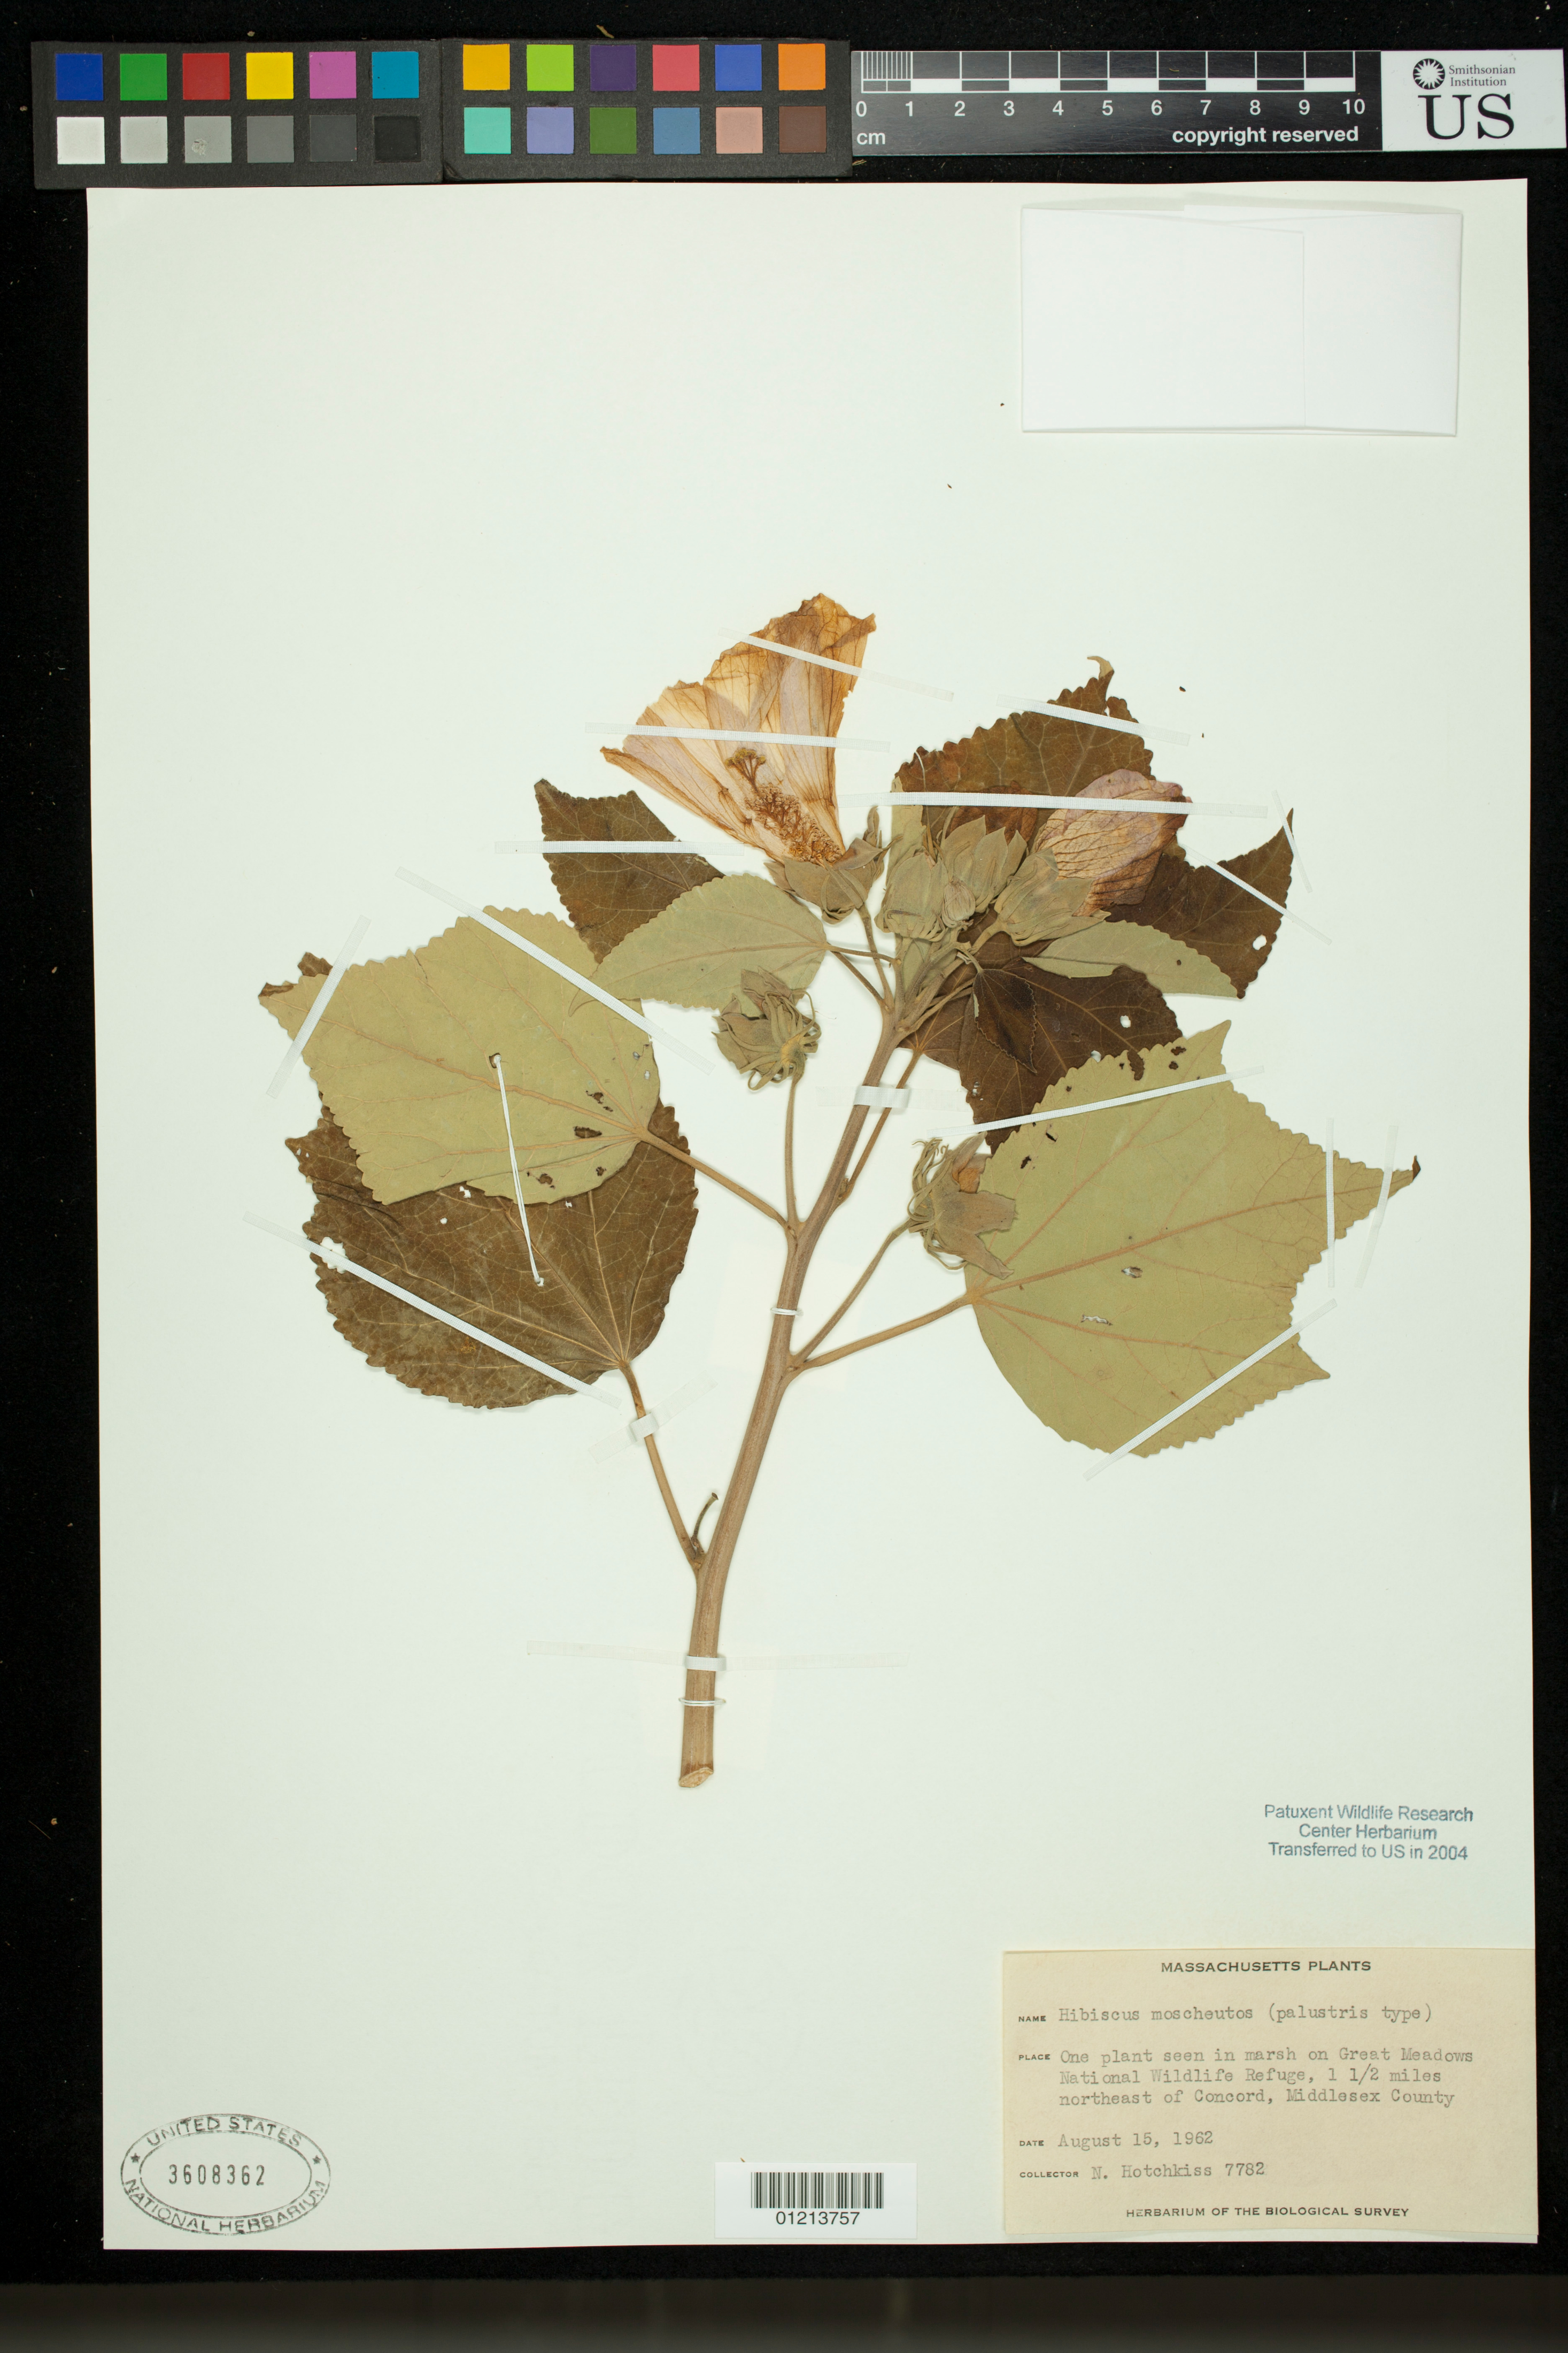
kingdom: Plantae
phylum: Tracheophyta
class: Magnoliopsida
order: Malvales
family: Malvaceae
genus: Hibiscus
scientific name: Hibiscus moscheutos subsp. moscheutos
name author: L.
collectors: N. Hotchkiss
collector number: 7782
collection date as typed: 15 Aug 1962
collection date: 1962-08-15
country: United States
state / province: Massachusetts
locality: Massachusetts: One plant seen in marsh on Great Meadows National Wildlife Refuge, 1 1/2 miles northeast of Concord, Middesex County.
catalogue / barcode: US 3608362